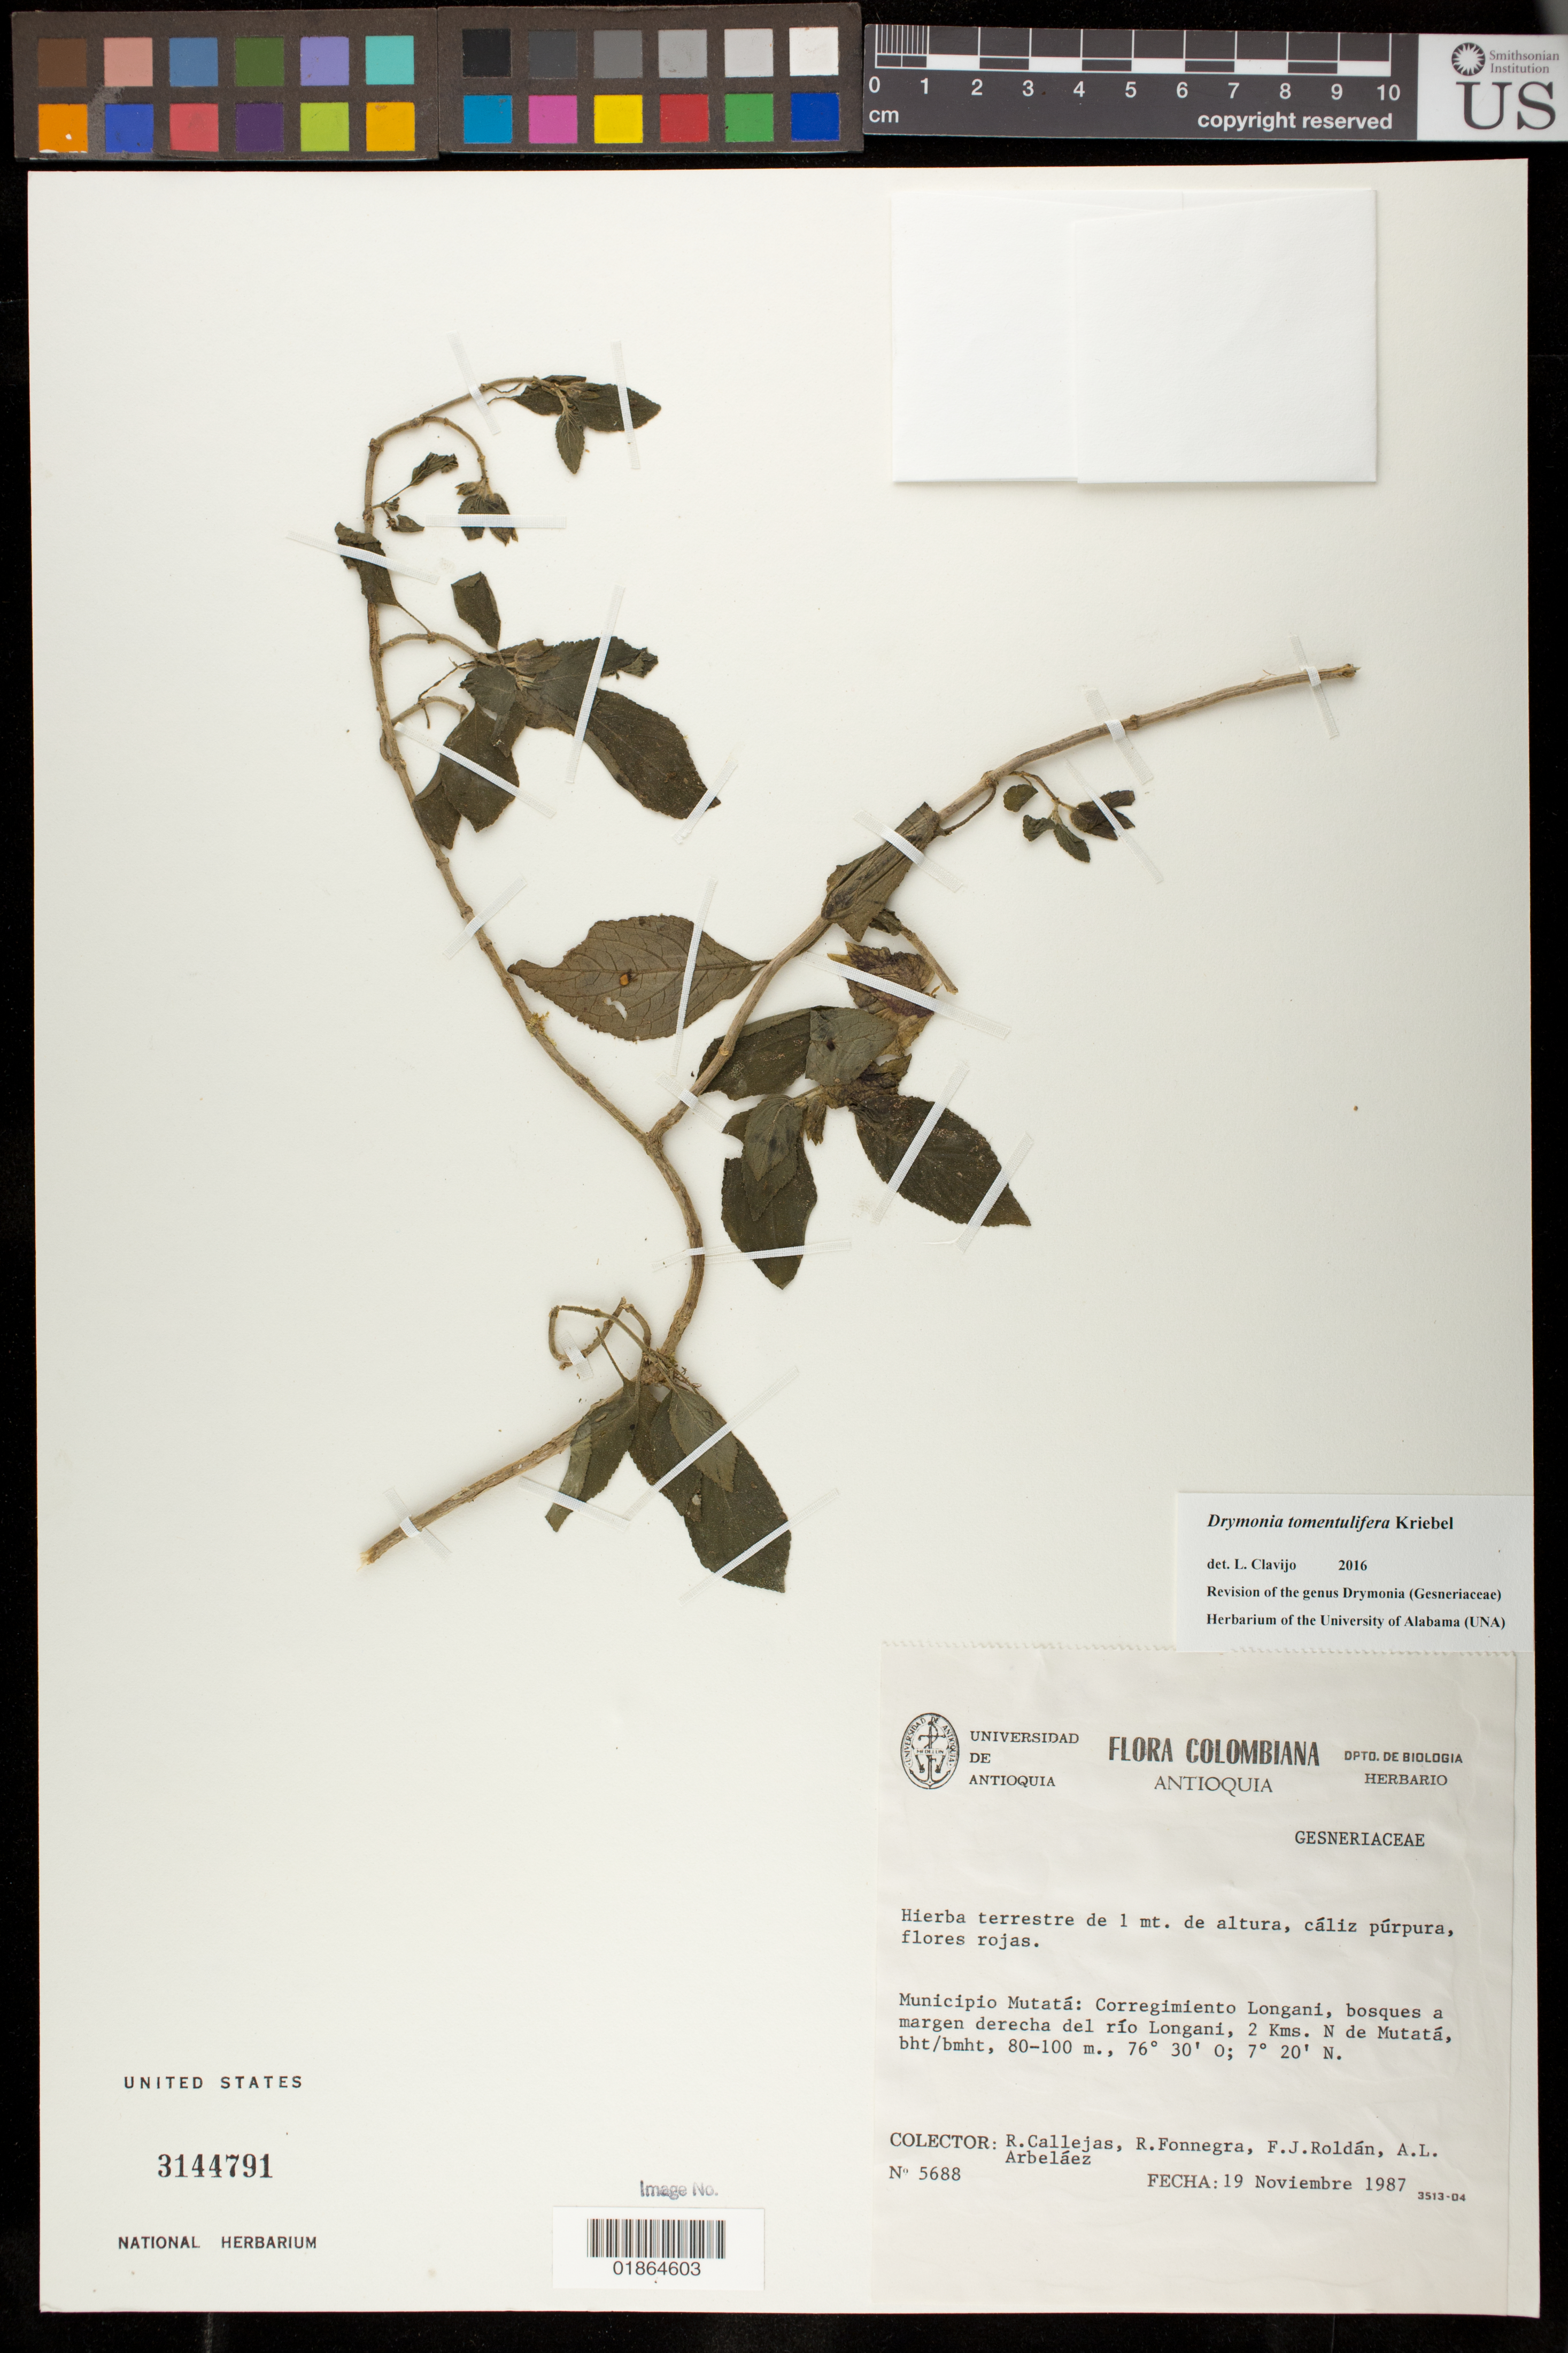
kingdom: Plantae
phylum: Tracheophyta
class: Magnoliopsida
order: Lamiales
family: Gesneriaceae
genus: Drymonia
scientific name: Drymonia tomentulifera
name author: Kriebel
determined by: Clavijo, L.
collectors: R. Callejas, R. Fonnegra G., F. J. Roldán & A. L. Arbelaez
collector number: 5688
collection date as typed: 19 Nov 1987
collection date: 1987-11-19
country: Colombia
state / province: Antioquia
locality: Mpio. Mutatá: Correg. Longani, bosques a margen derecha del río Longani, 2 km N de Mutatá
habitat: bosque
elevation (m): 80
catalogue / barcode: US 3144791